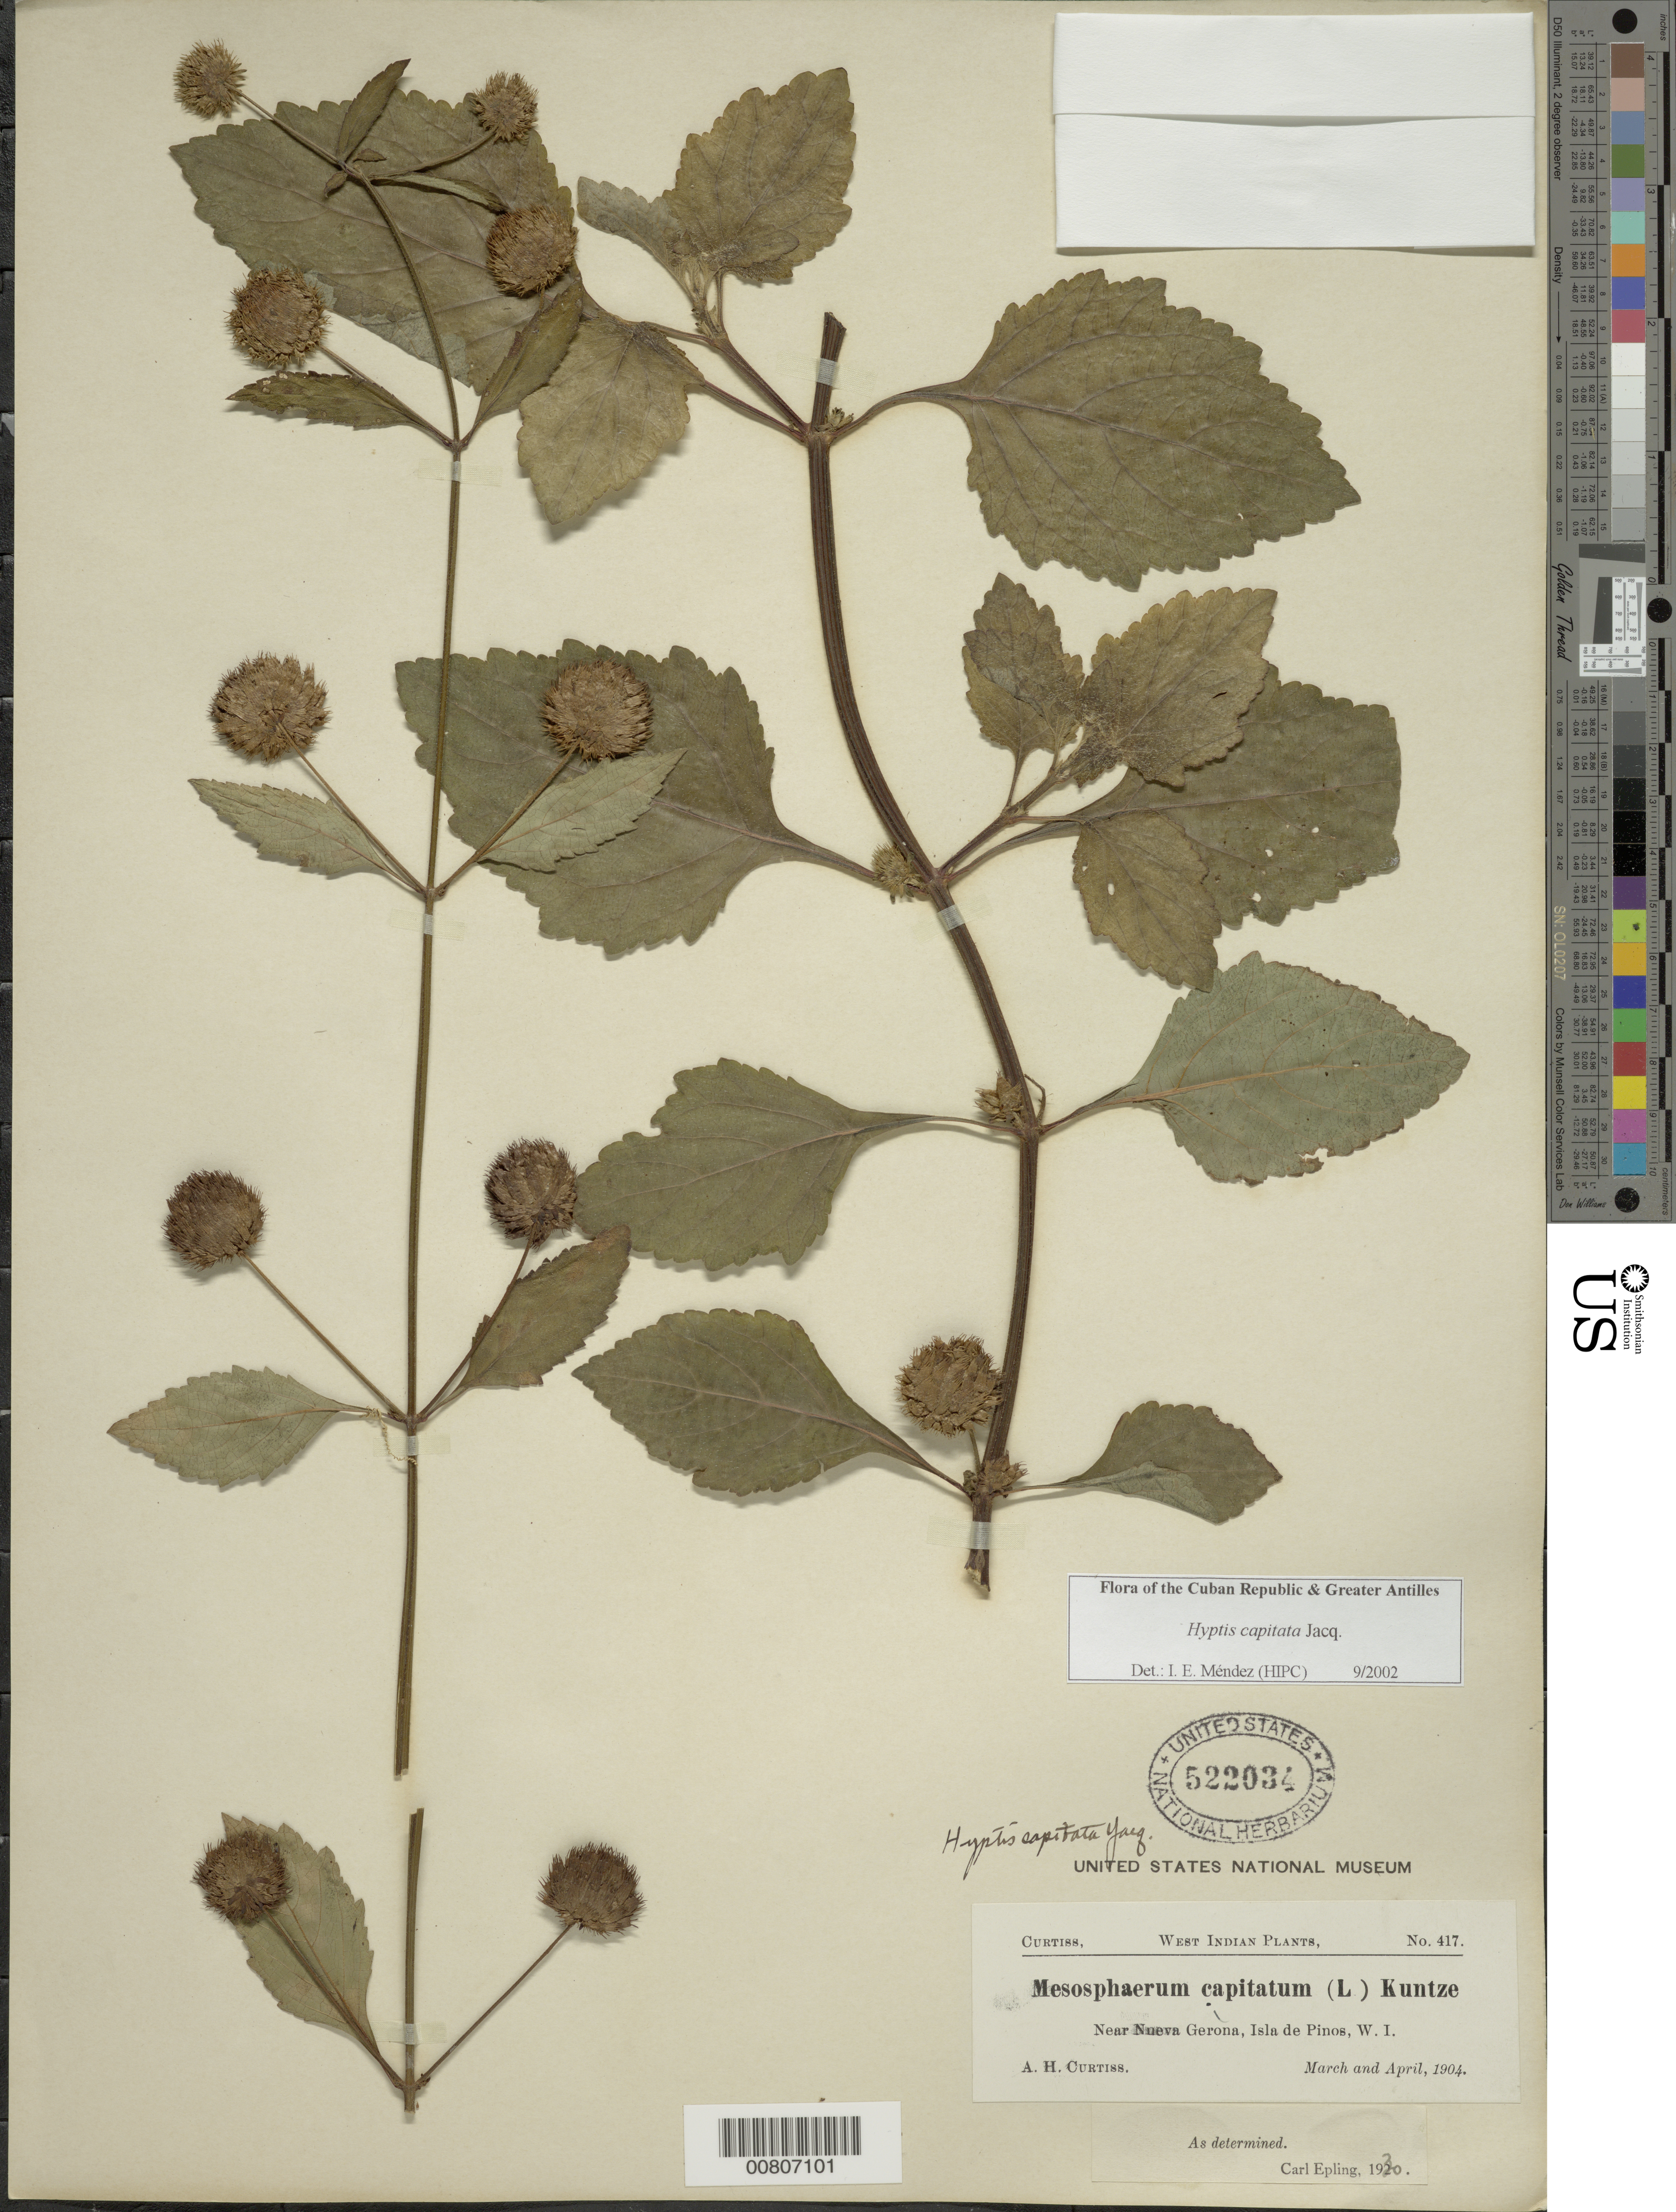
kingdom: Plantae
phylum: Tracheophyta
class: Magnoliopsida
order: Lamiales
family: Lamiaceae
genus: Hyptis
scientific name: Hyptis capitata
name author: Jacq.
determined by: Méndez, Isidro E., (HIPC)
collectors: A. H. Curtiss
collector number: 417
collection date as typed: Mar 1904 and -- Apr 1904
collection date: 1904-03,1904-04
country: Cuba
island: Isla de la Juventud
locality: Isla de Pinos, near Nueva Gerona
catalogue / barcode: US 522034